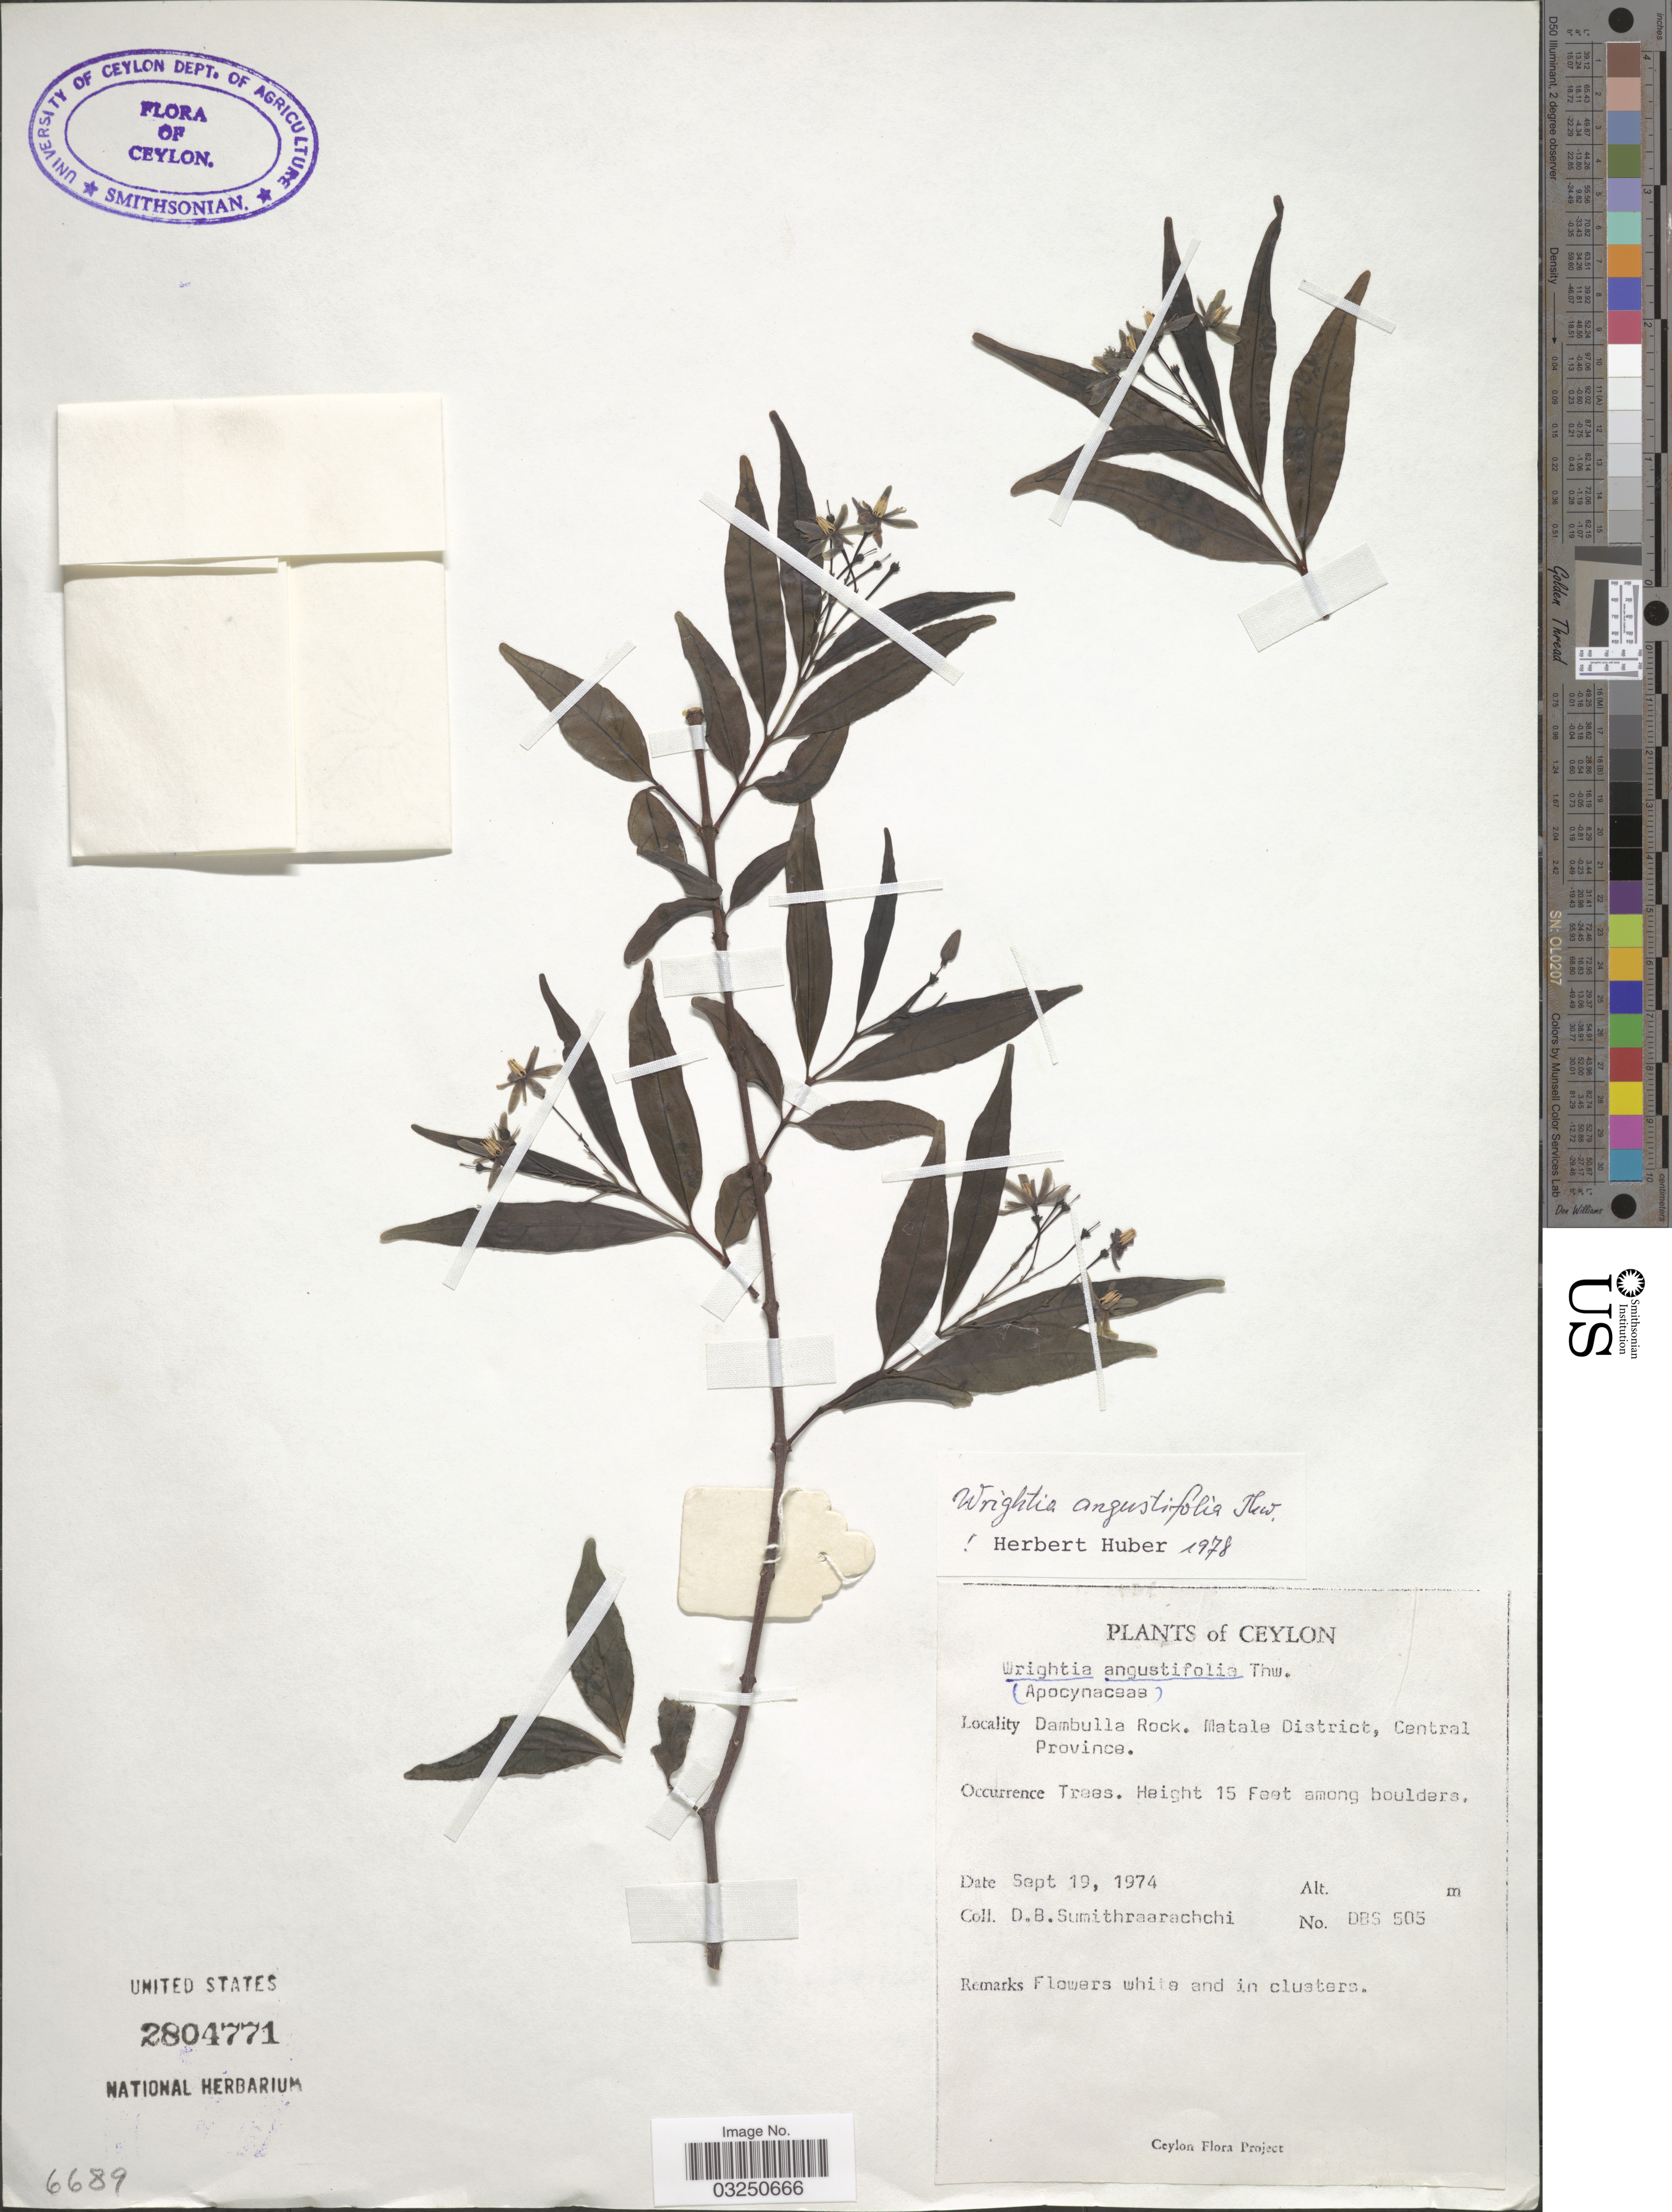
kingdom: Plantae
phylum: Tracheophyta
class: Magnoliopsida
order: Gentianales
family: Apocynaceae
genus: Wrightia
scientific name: Wrightia angustifolia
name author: Thwaites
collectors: D. B. Sumithraarachchi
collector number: DBS 505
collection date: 1974-09-19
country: Sri Lanka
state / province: Central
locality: Ceylon. Dambulla Rock. Matale District.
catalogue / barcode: US 2804771